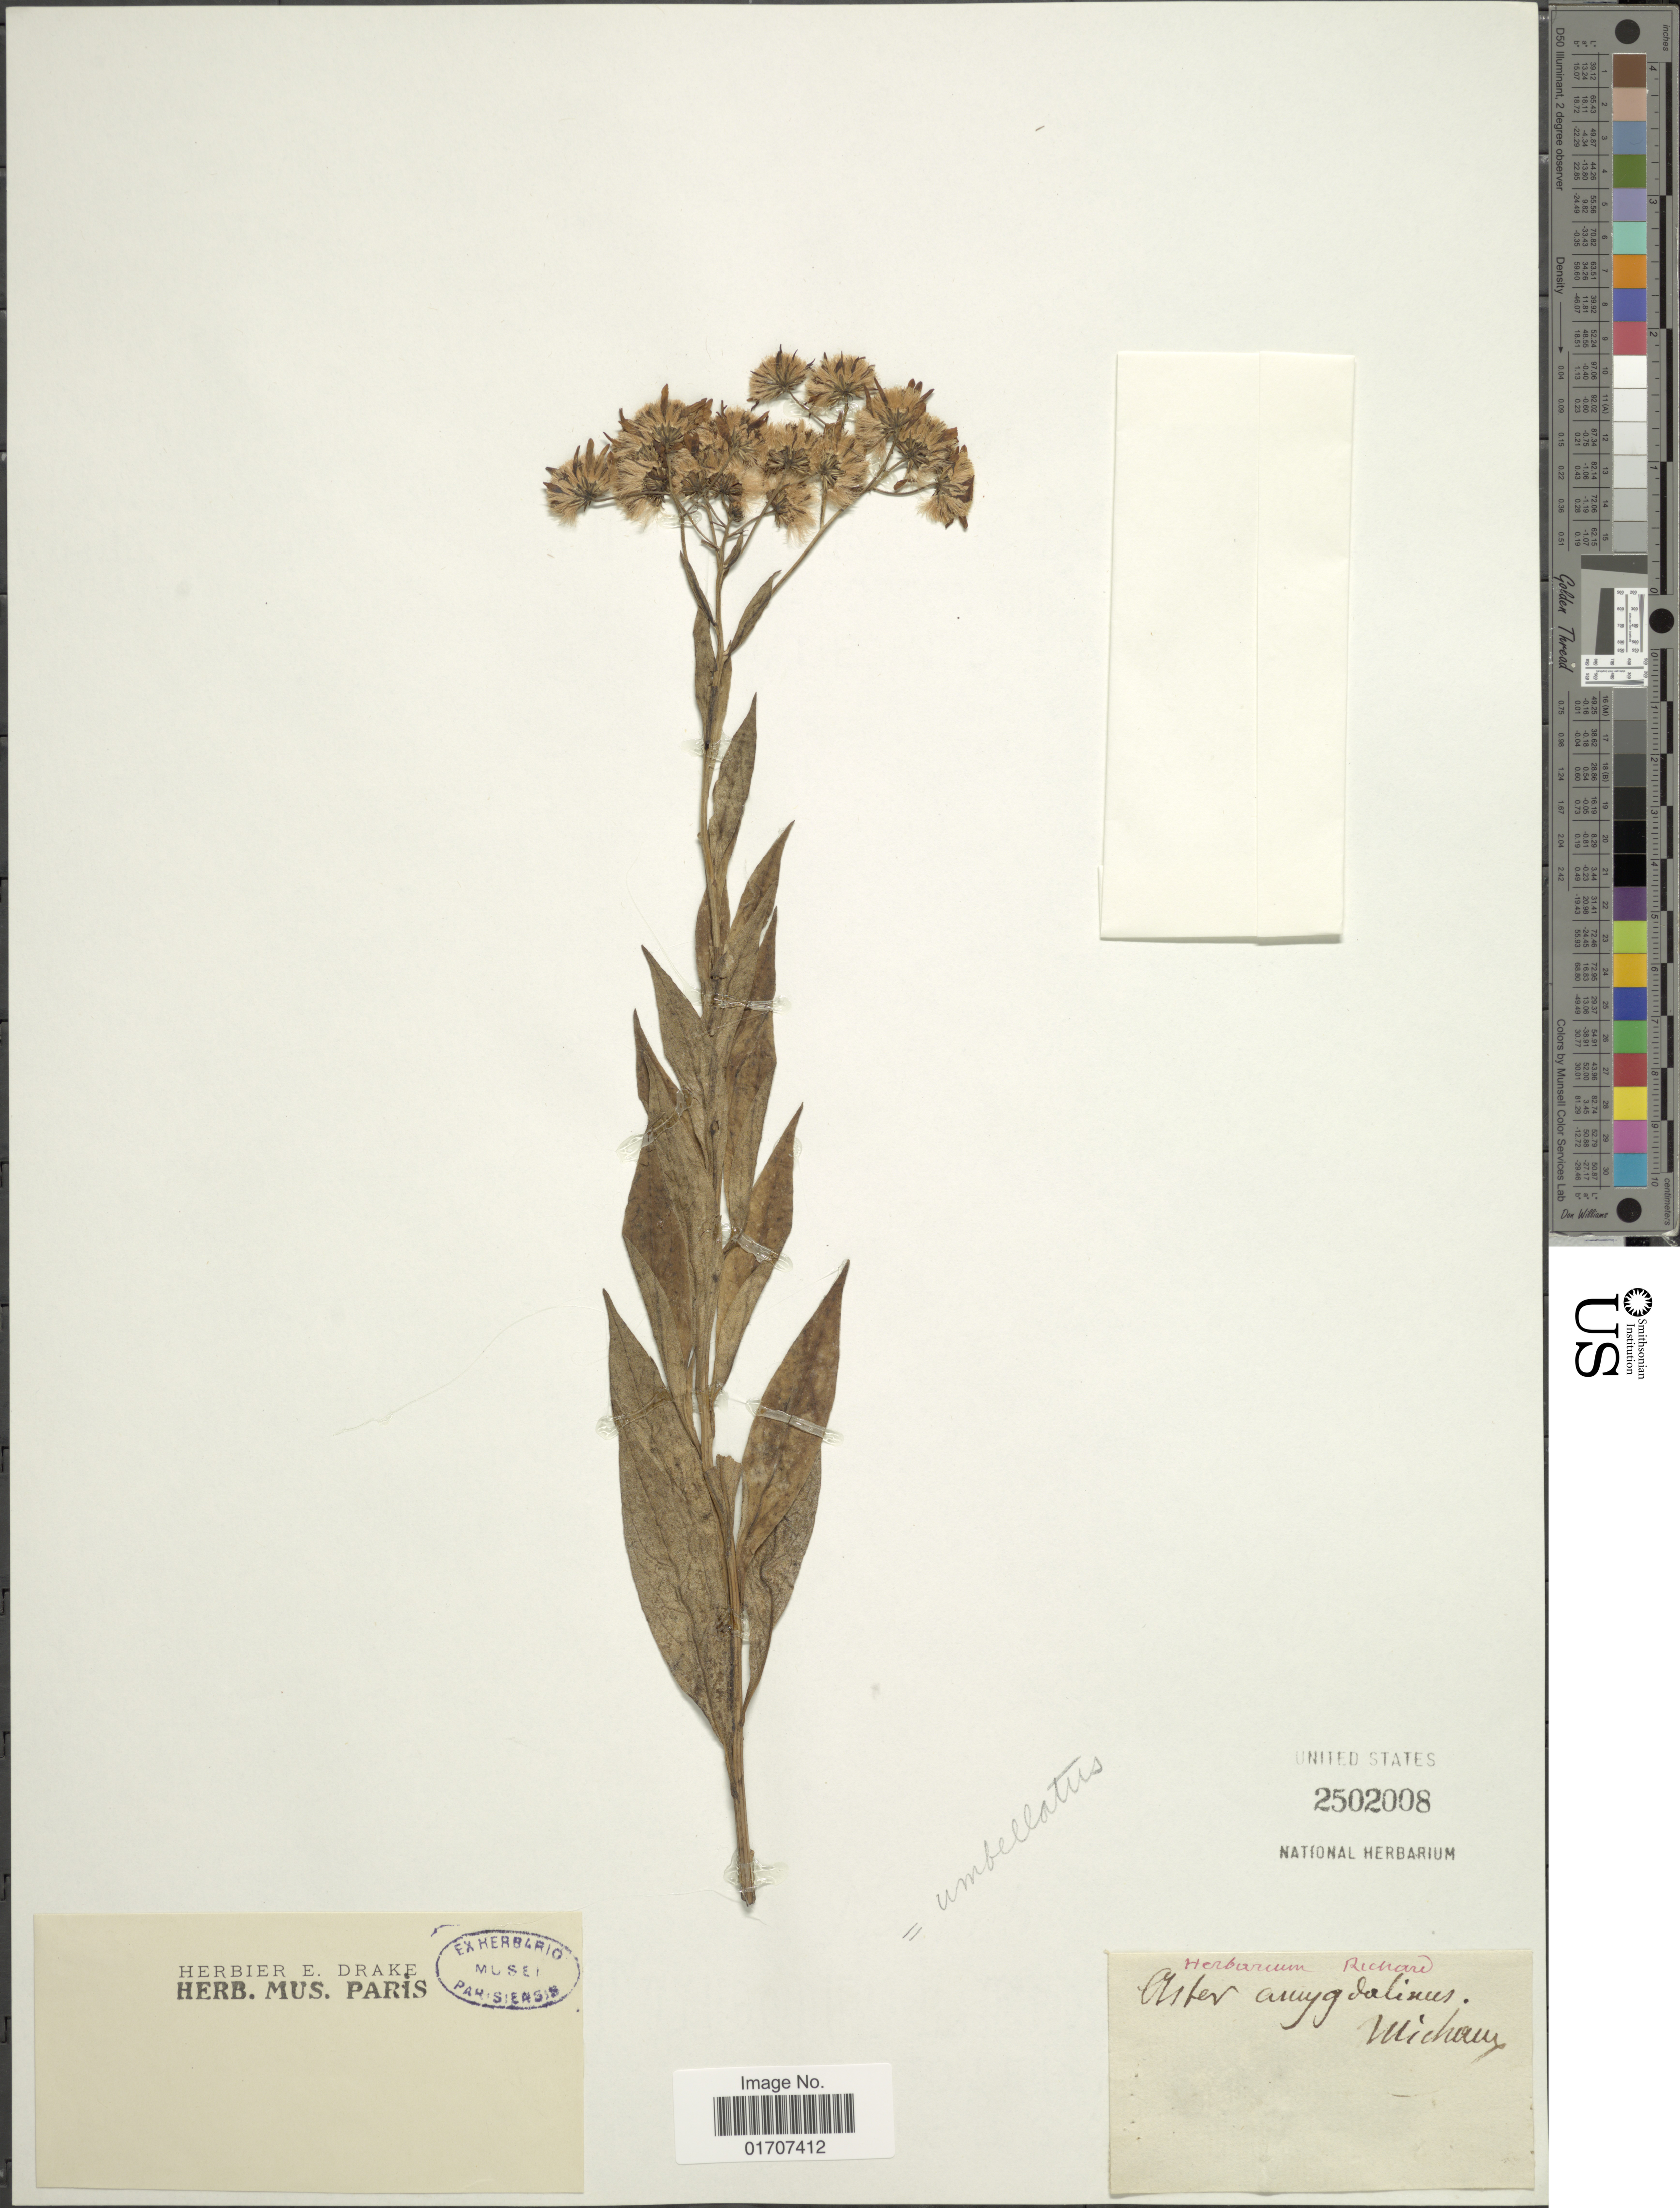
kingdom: Plantae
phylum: Tracheophyta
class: Magnoliopsida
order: Asterales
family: Asteraceae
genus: Doellingeria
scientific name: Doellingeria umbellata var. umbellata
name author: Nees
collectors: ex herb. Richard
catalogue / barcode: US 2502008